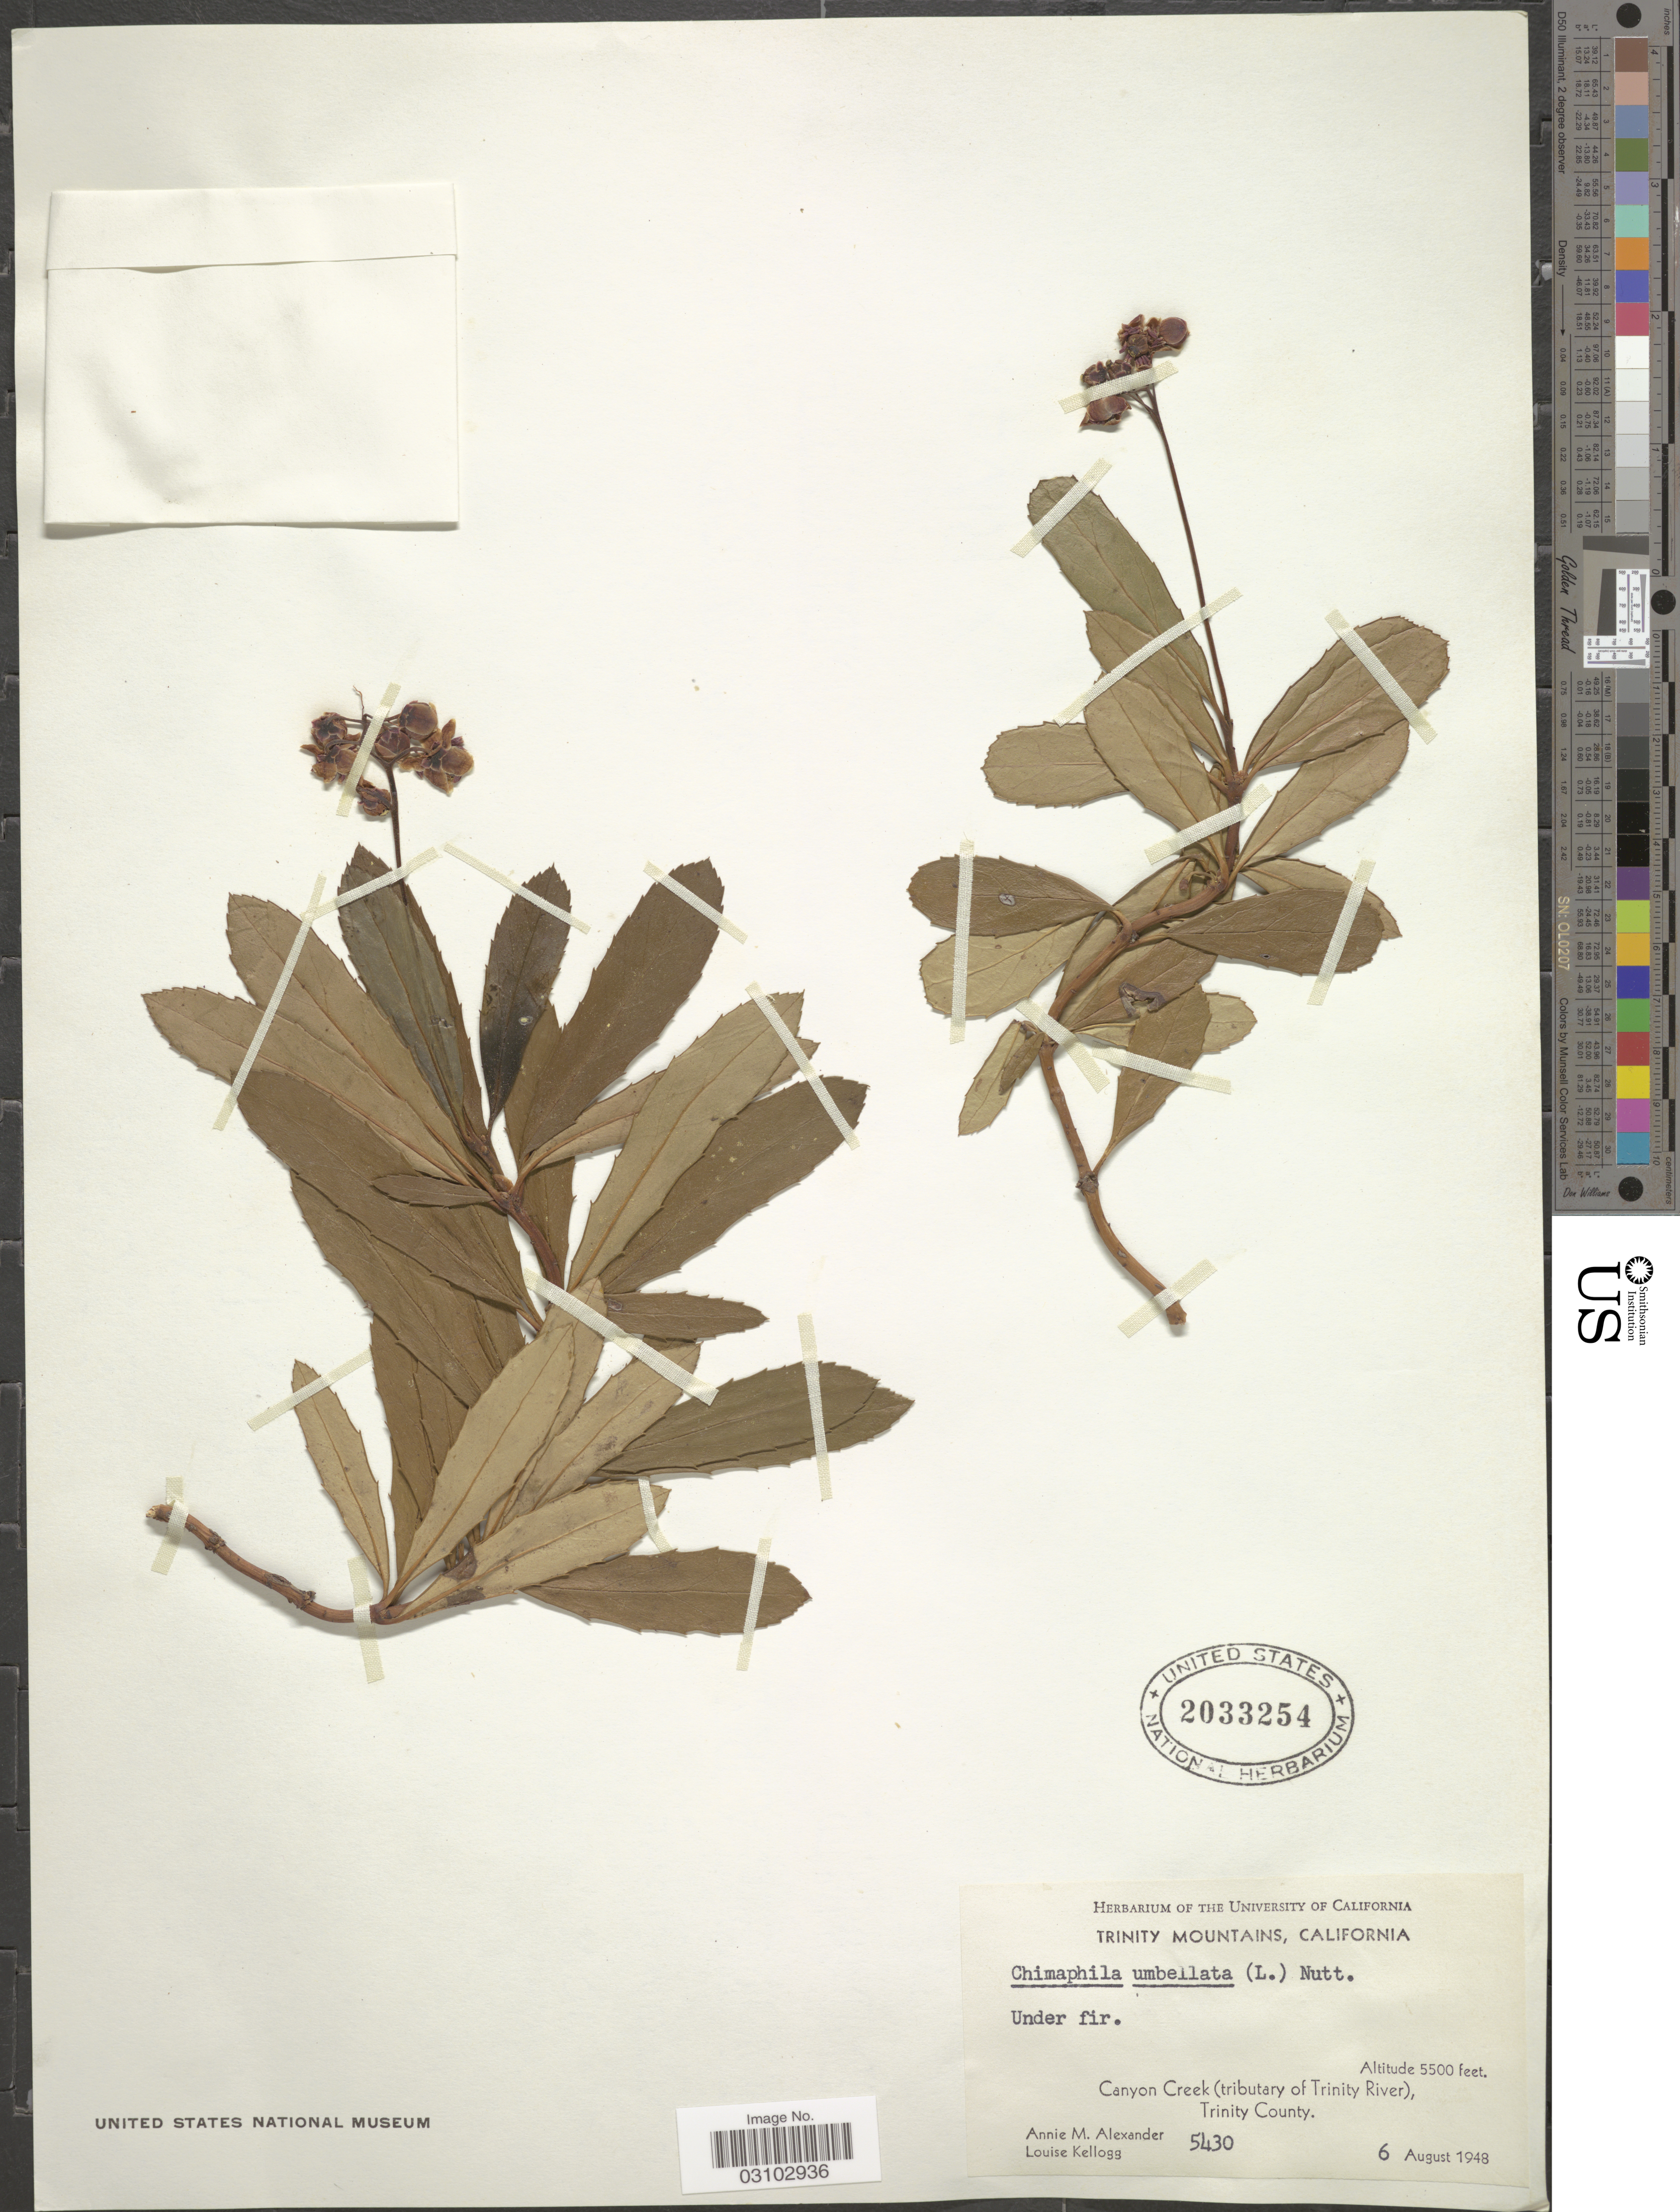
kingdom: Plantae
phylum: Tracheophyta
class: Magnoliopsida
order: Ericales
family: Ericaceae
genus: Chimaphila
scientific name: Chimaphila umbellata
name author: (L.) W.P.C. Barton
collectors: A. M. Alexander & L. Kellog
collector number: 5430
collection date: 1948-08-06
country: United States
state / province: California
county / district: Trinity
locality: Trinity Mountains. Canyon Creek (tributary of Trinity River), Trinity County.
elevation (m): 1676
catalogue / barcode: US 2033254